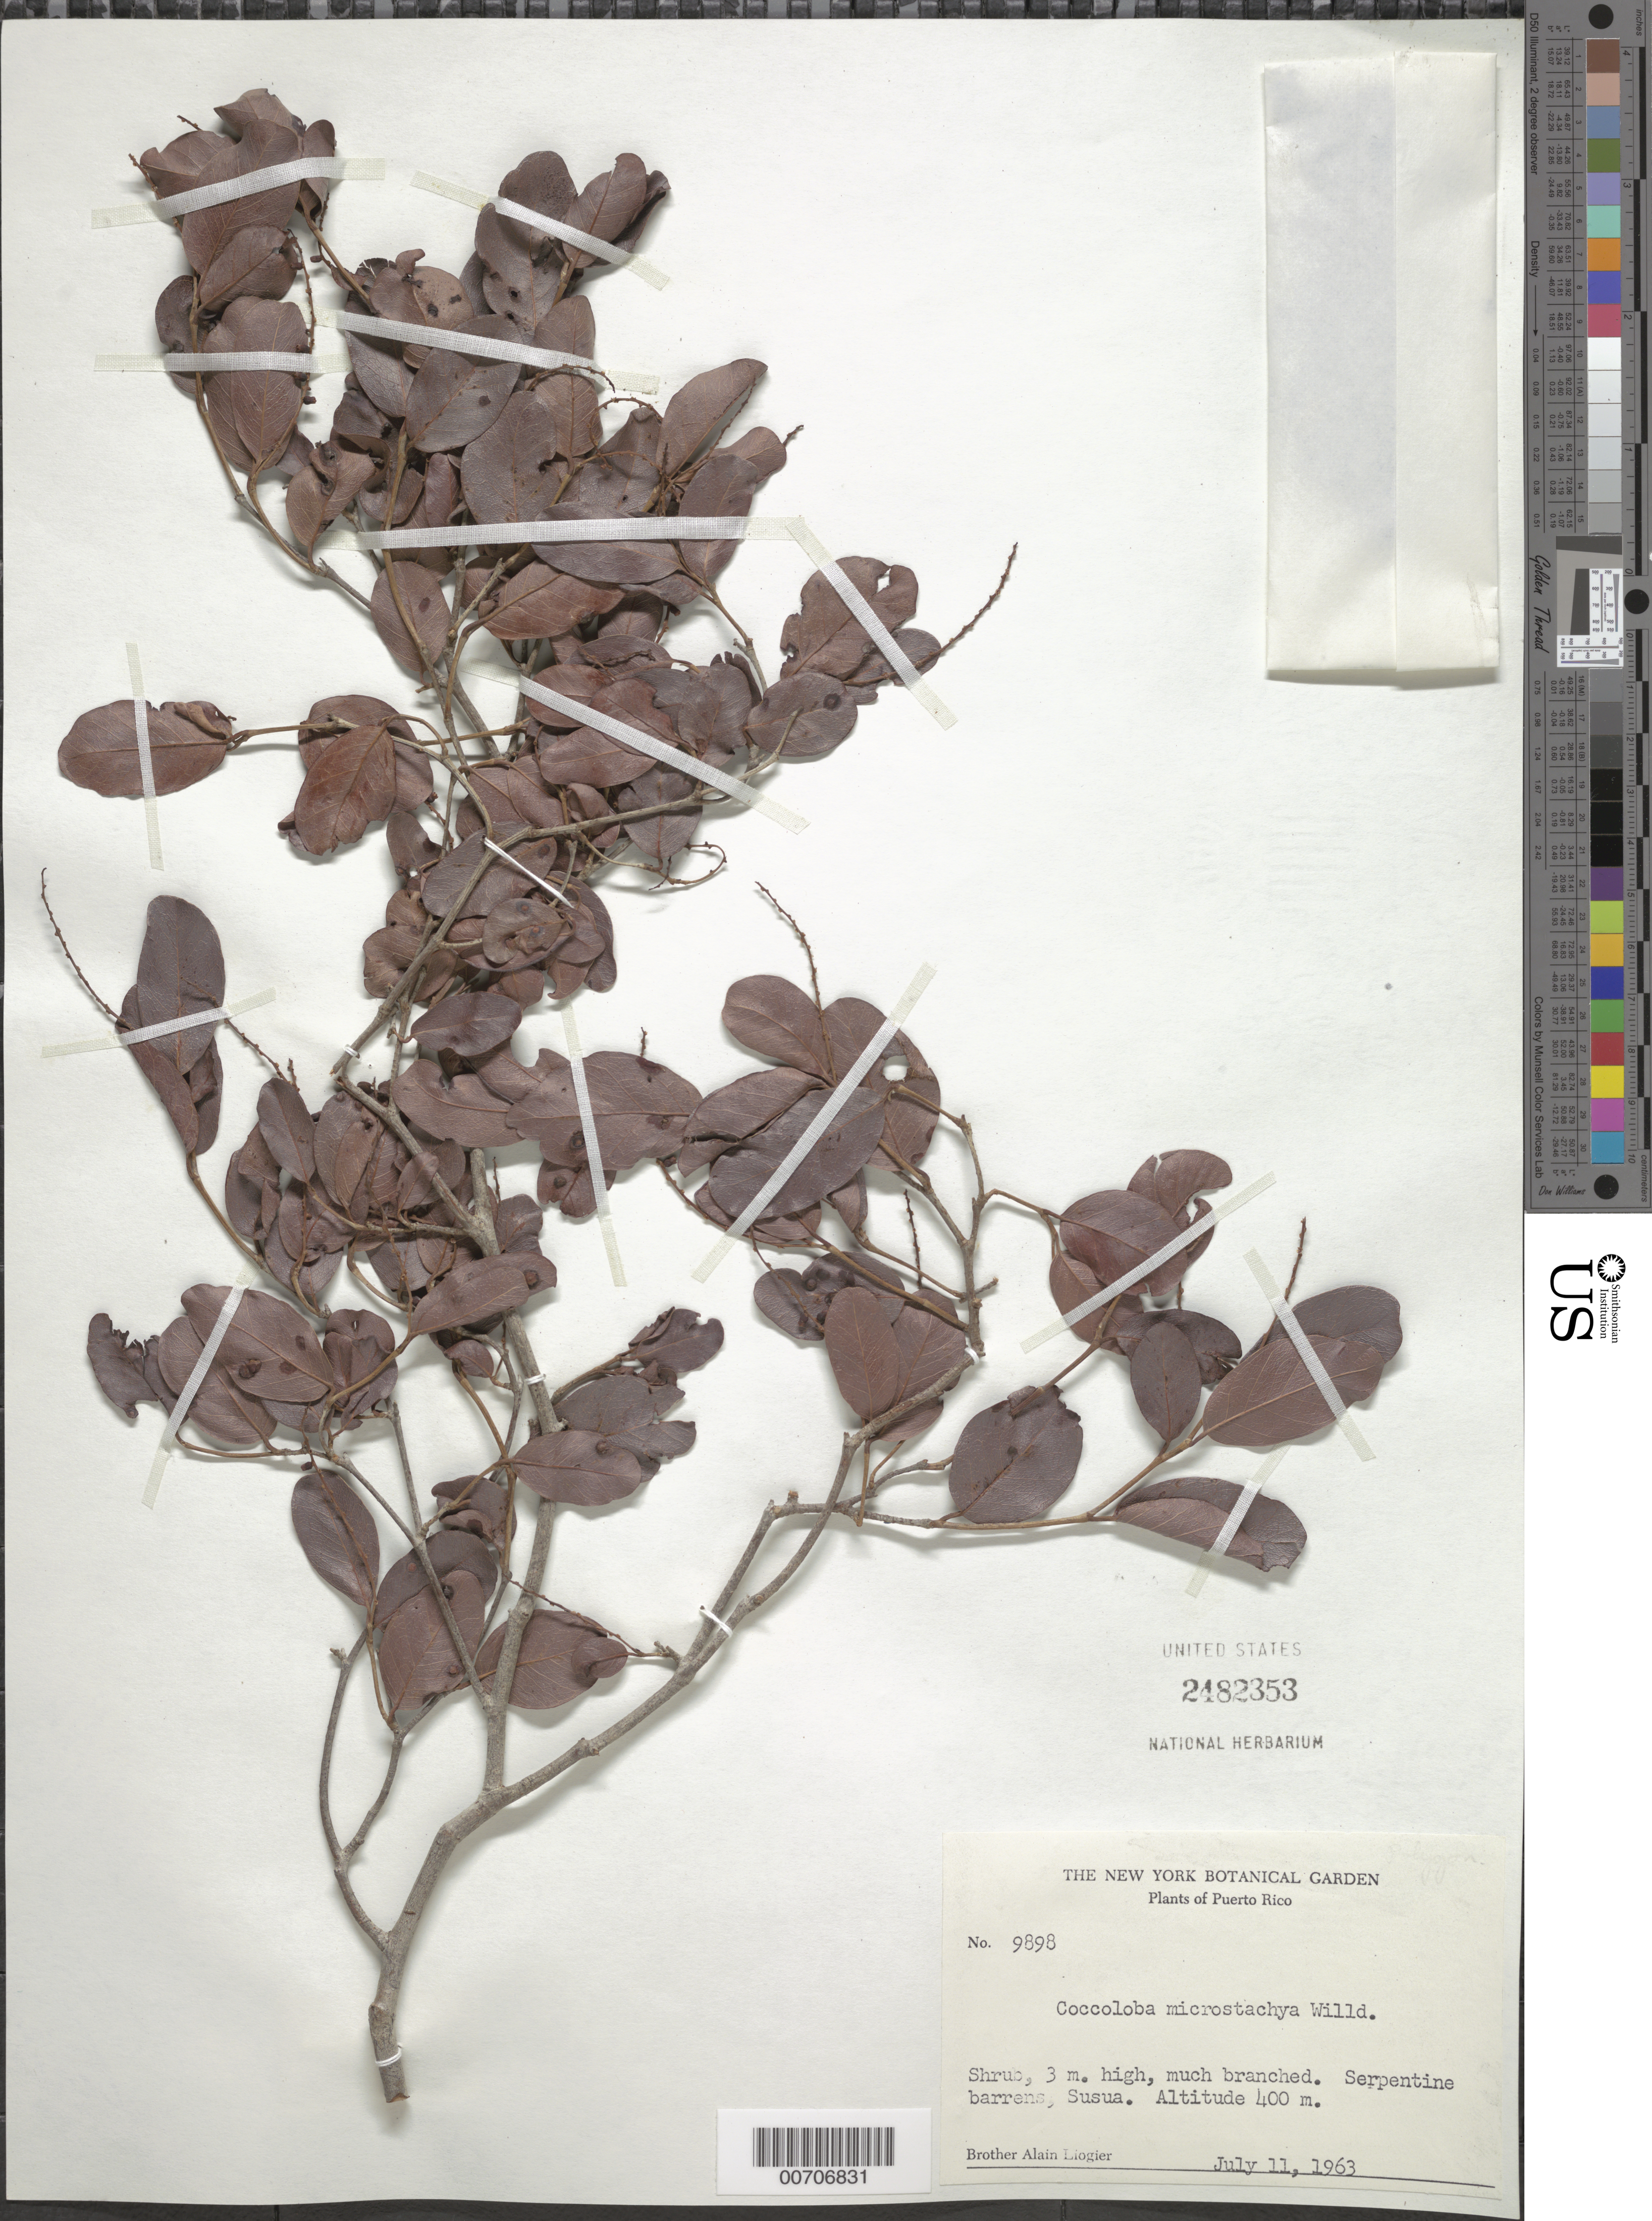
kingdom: Plantae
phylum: Tracheophyta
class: Magnoliopsida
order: Caryophyllales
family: Polygonaceae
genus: Coccoloba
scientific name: Coccoloba microstachya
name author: Willd.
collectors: A. H. Liogier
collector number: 9898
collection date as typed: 11 Jul 1963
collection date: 1963-07-11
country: Puerto Rico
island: Greater Antilles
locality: Susua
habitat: Serpentine barrens.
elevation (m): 400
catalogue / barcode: US 2482353